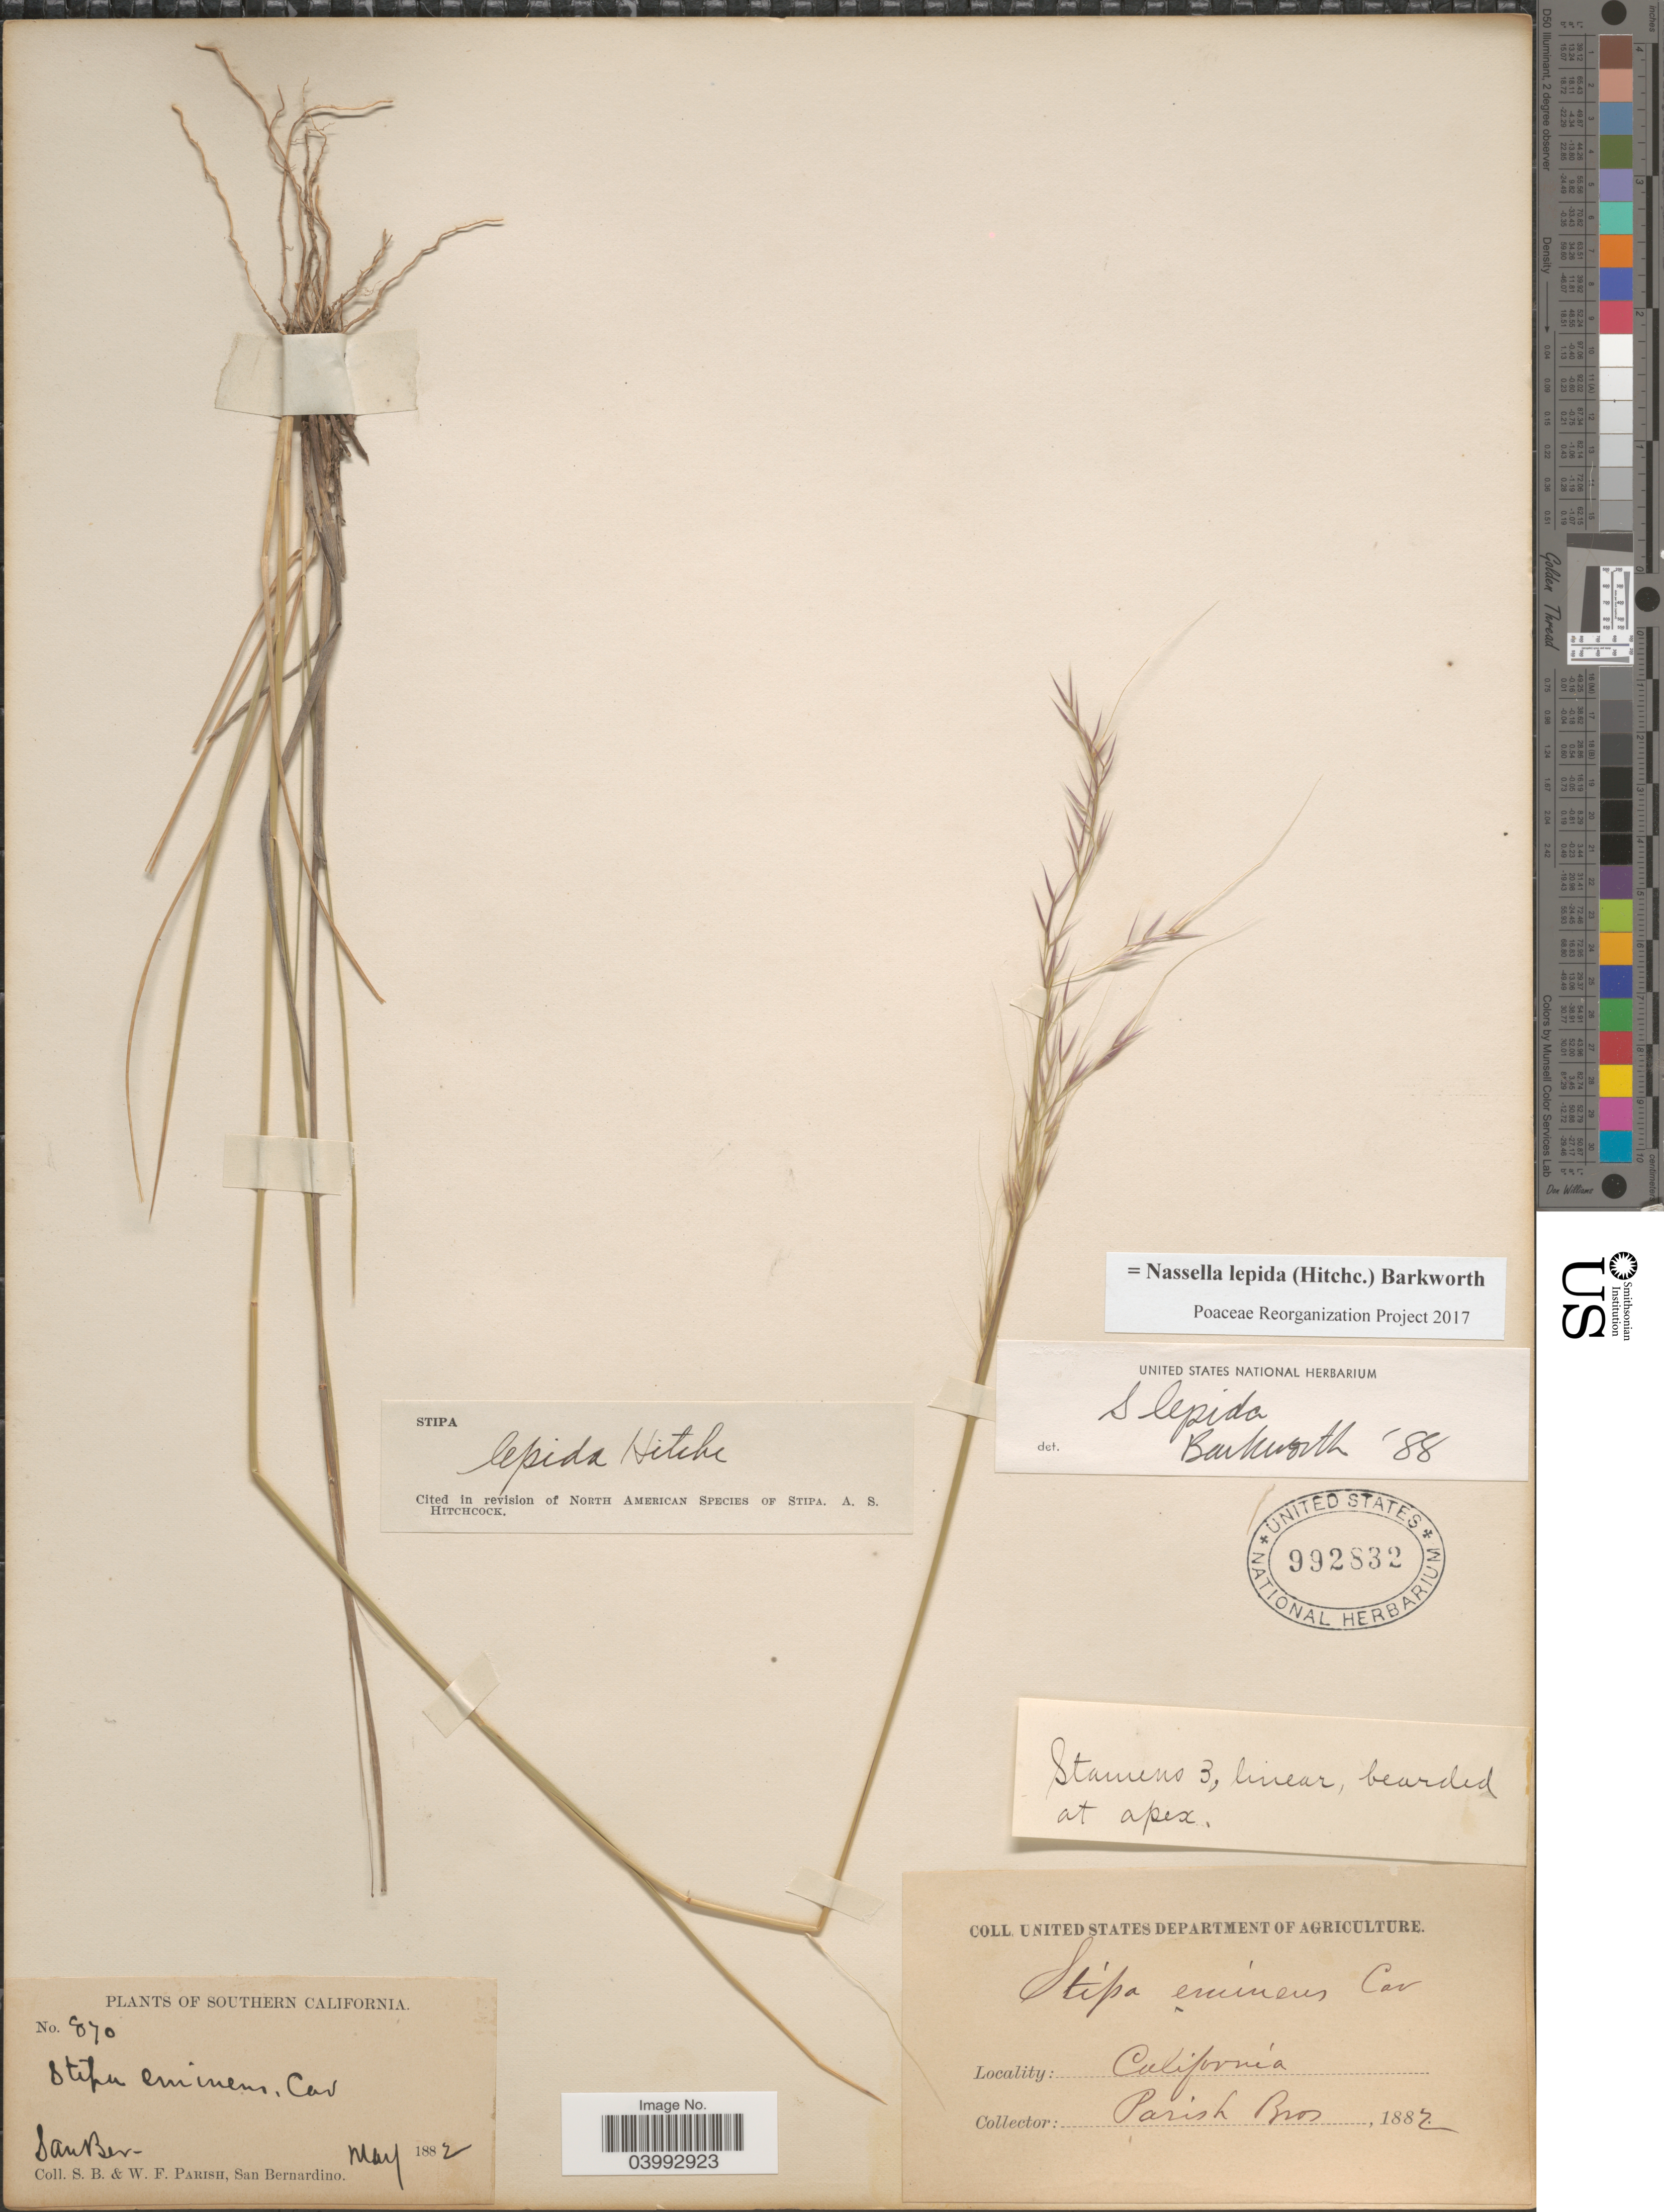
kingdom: Plantae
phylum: Tracheophyta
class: Liliopsida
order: Poales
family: Poaceae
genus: Nassella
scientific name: Nassella lepida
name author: (Hitchc.) Barkworth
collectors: S. B. Parish & W. F. Parish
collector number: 870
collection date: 1882-05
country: United States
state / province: California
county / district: San Bernardino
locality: Southern California. San Ber.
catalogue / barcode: US 992832